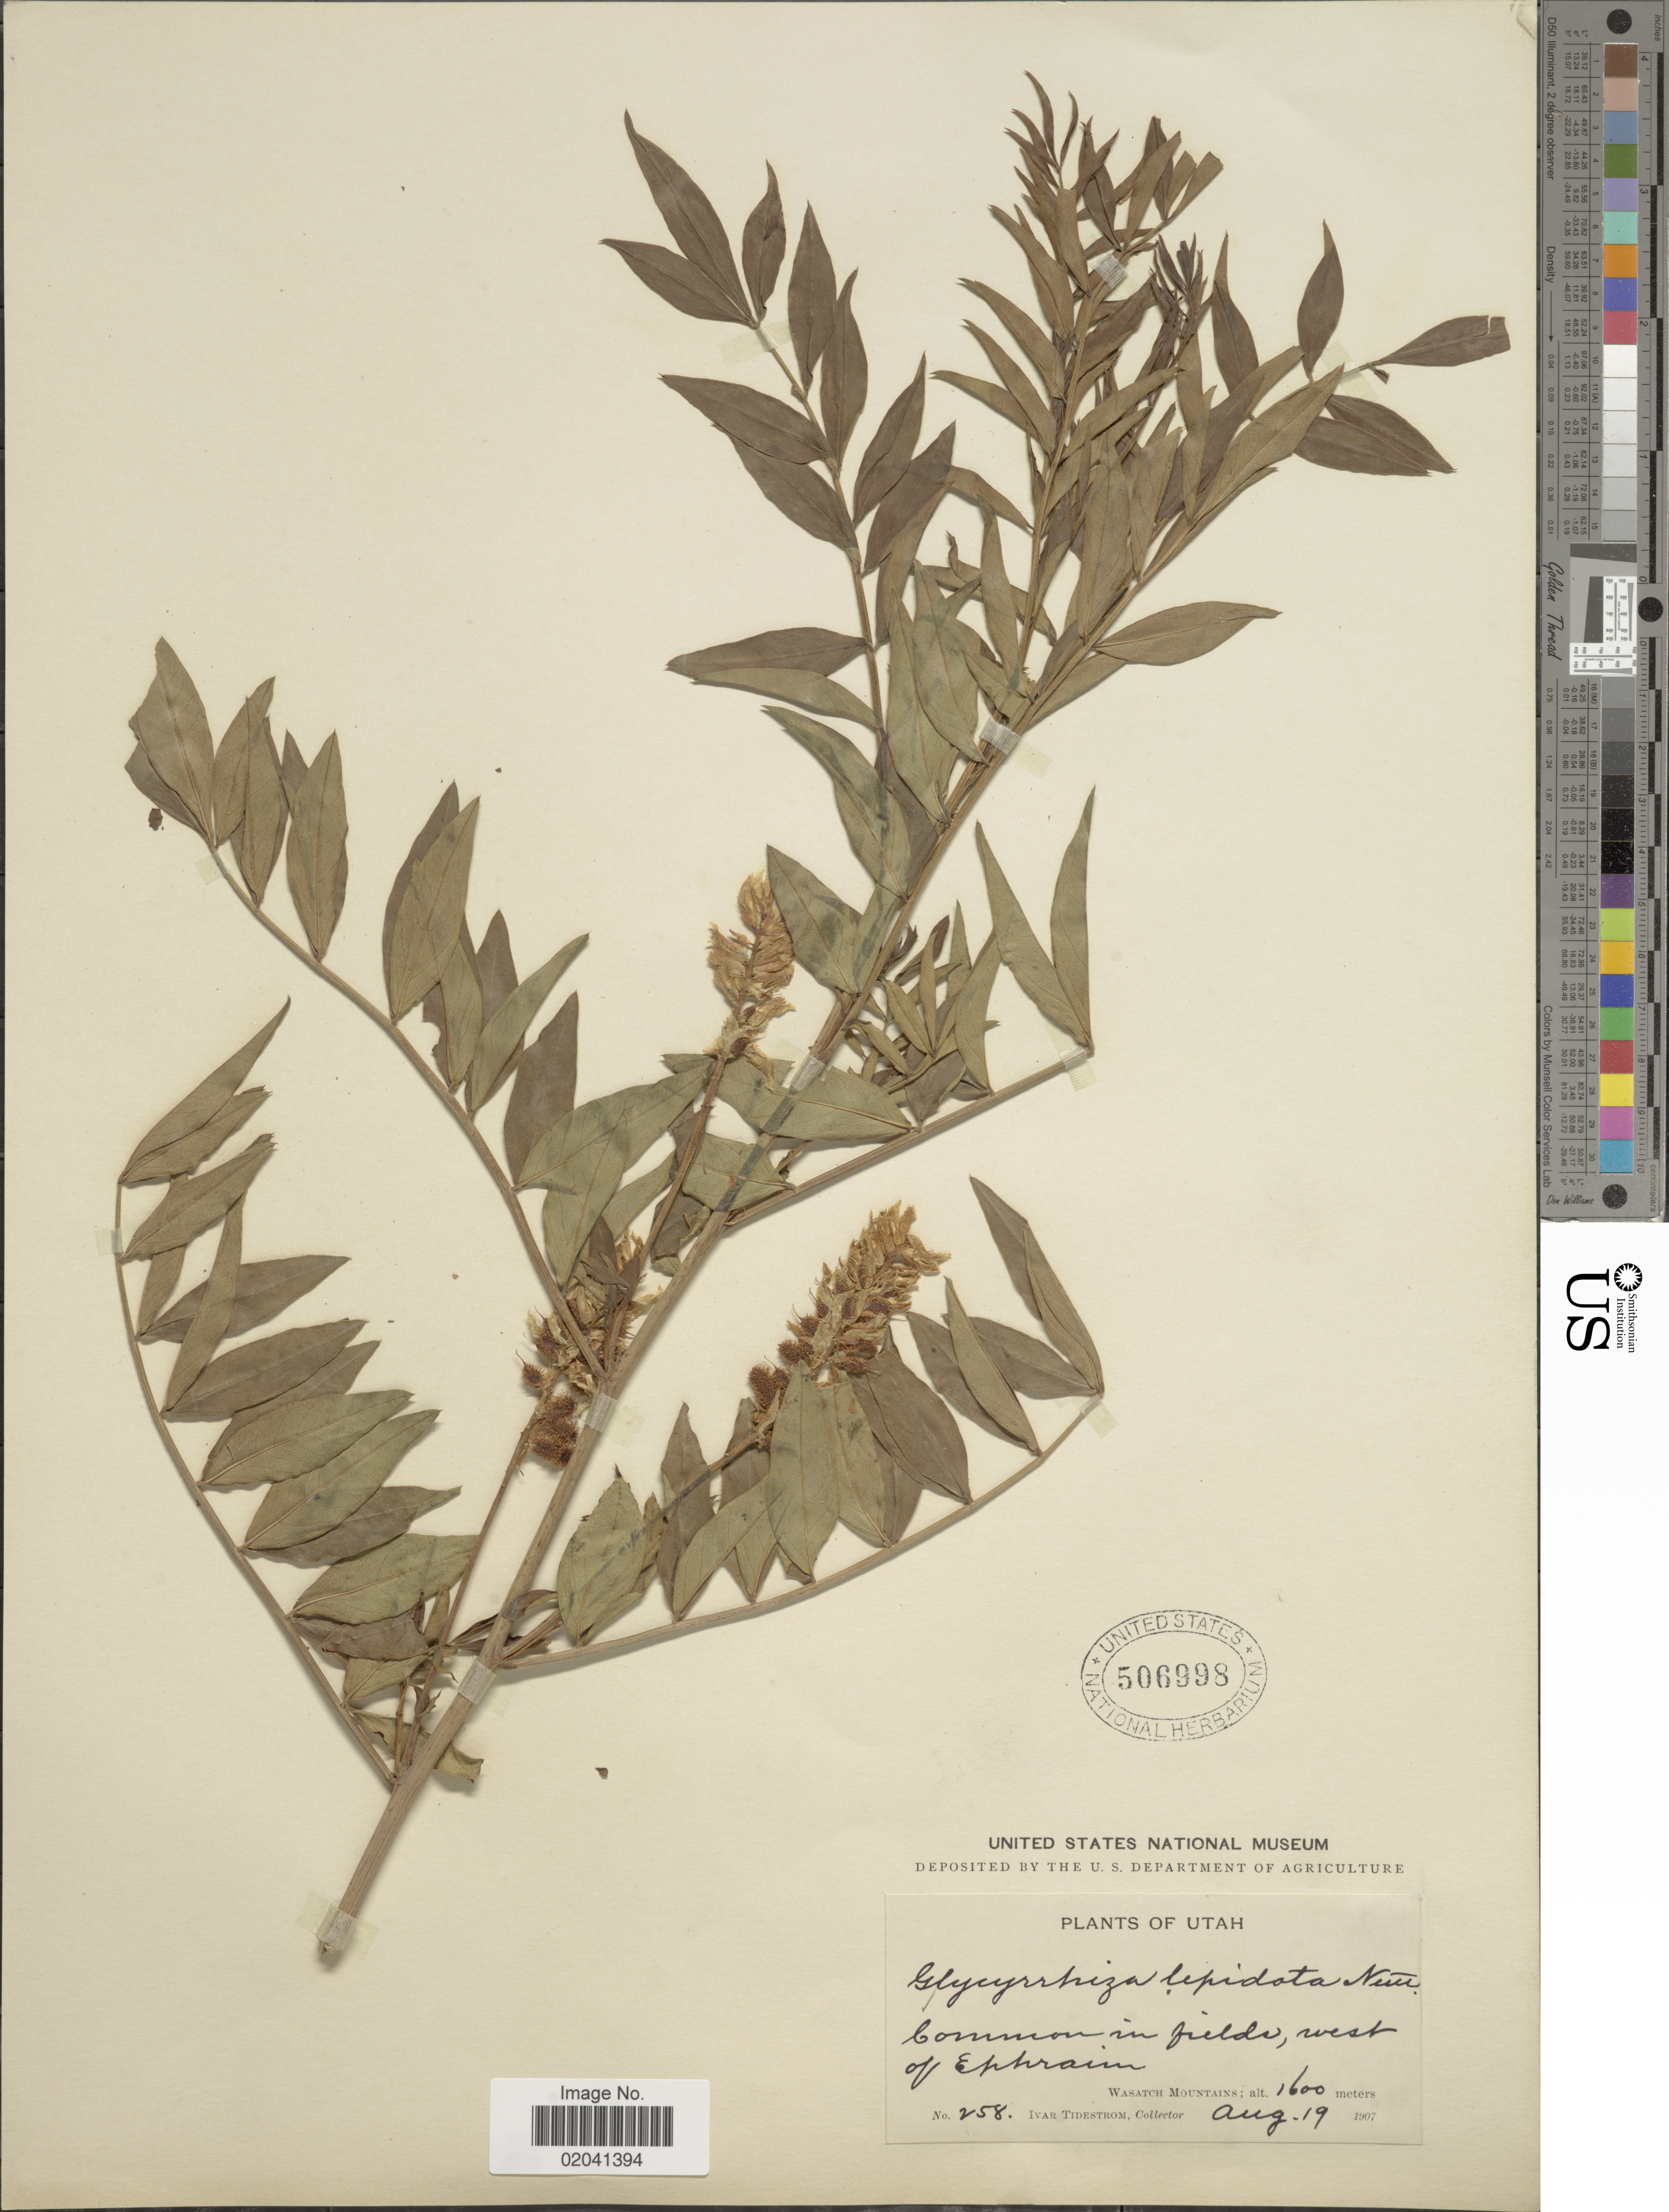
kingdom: Plantae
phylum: Tracheophyta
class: Magnoliopsida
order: Fabales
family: Fabaceae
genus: Glycyrrhiza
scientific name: Glycyrrhiza lepidota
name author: Pursh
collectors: I. F. Tidestrom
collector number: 258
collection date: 1907-08-19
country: United States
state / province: Utah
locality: West of Ephraim, Wasatch Mountains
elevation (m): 1600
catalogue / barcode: US 506998